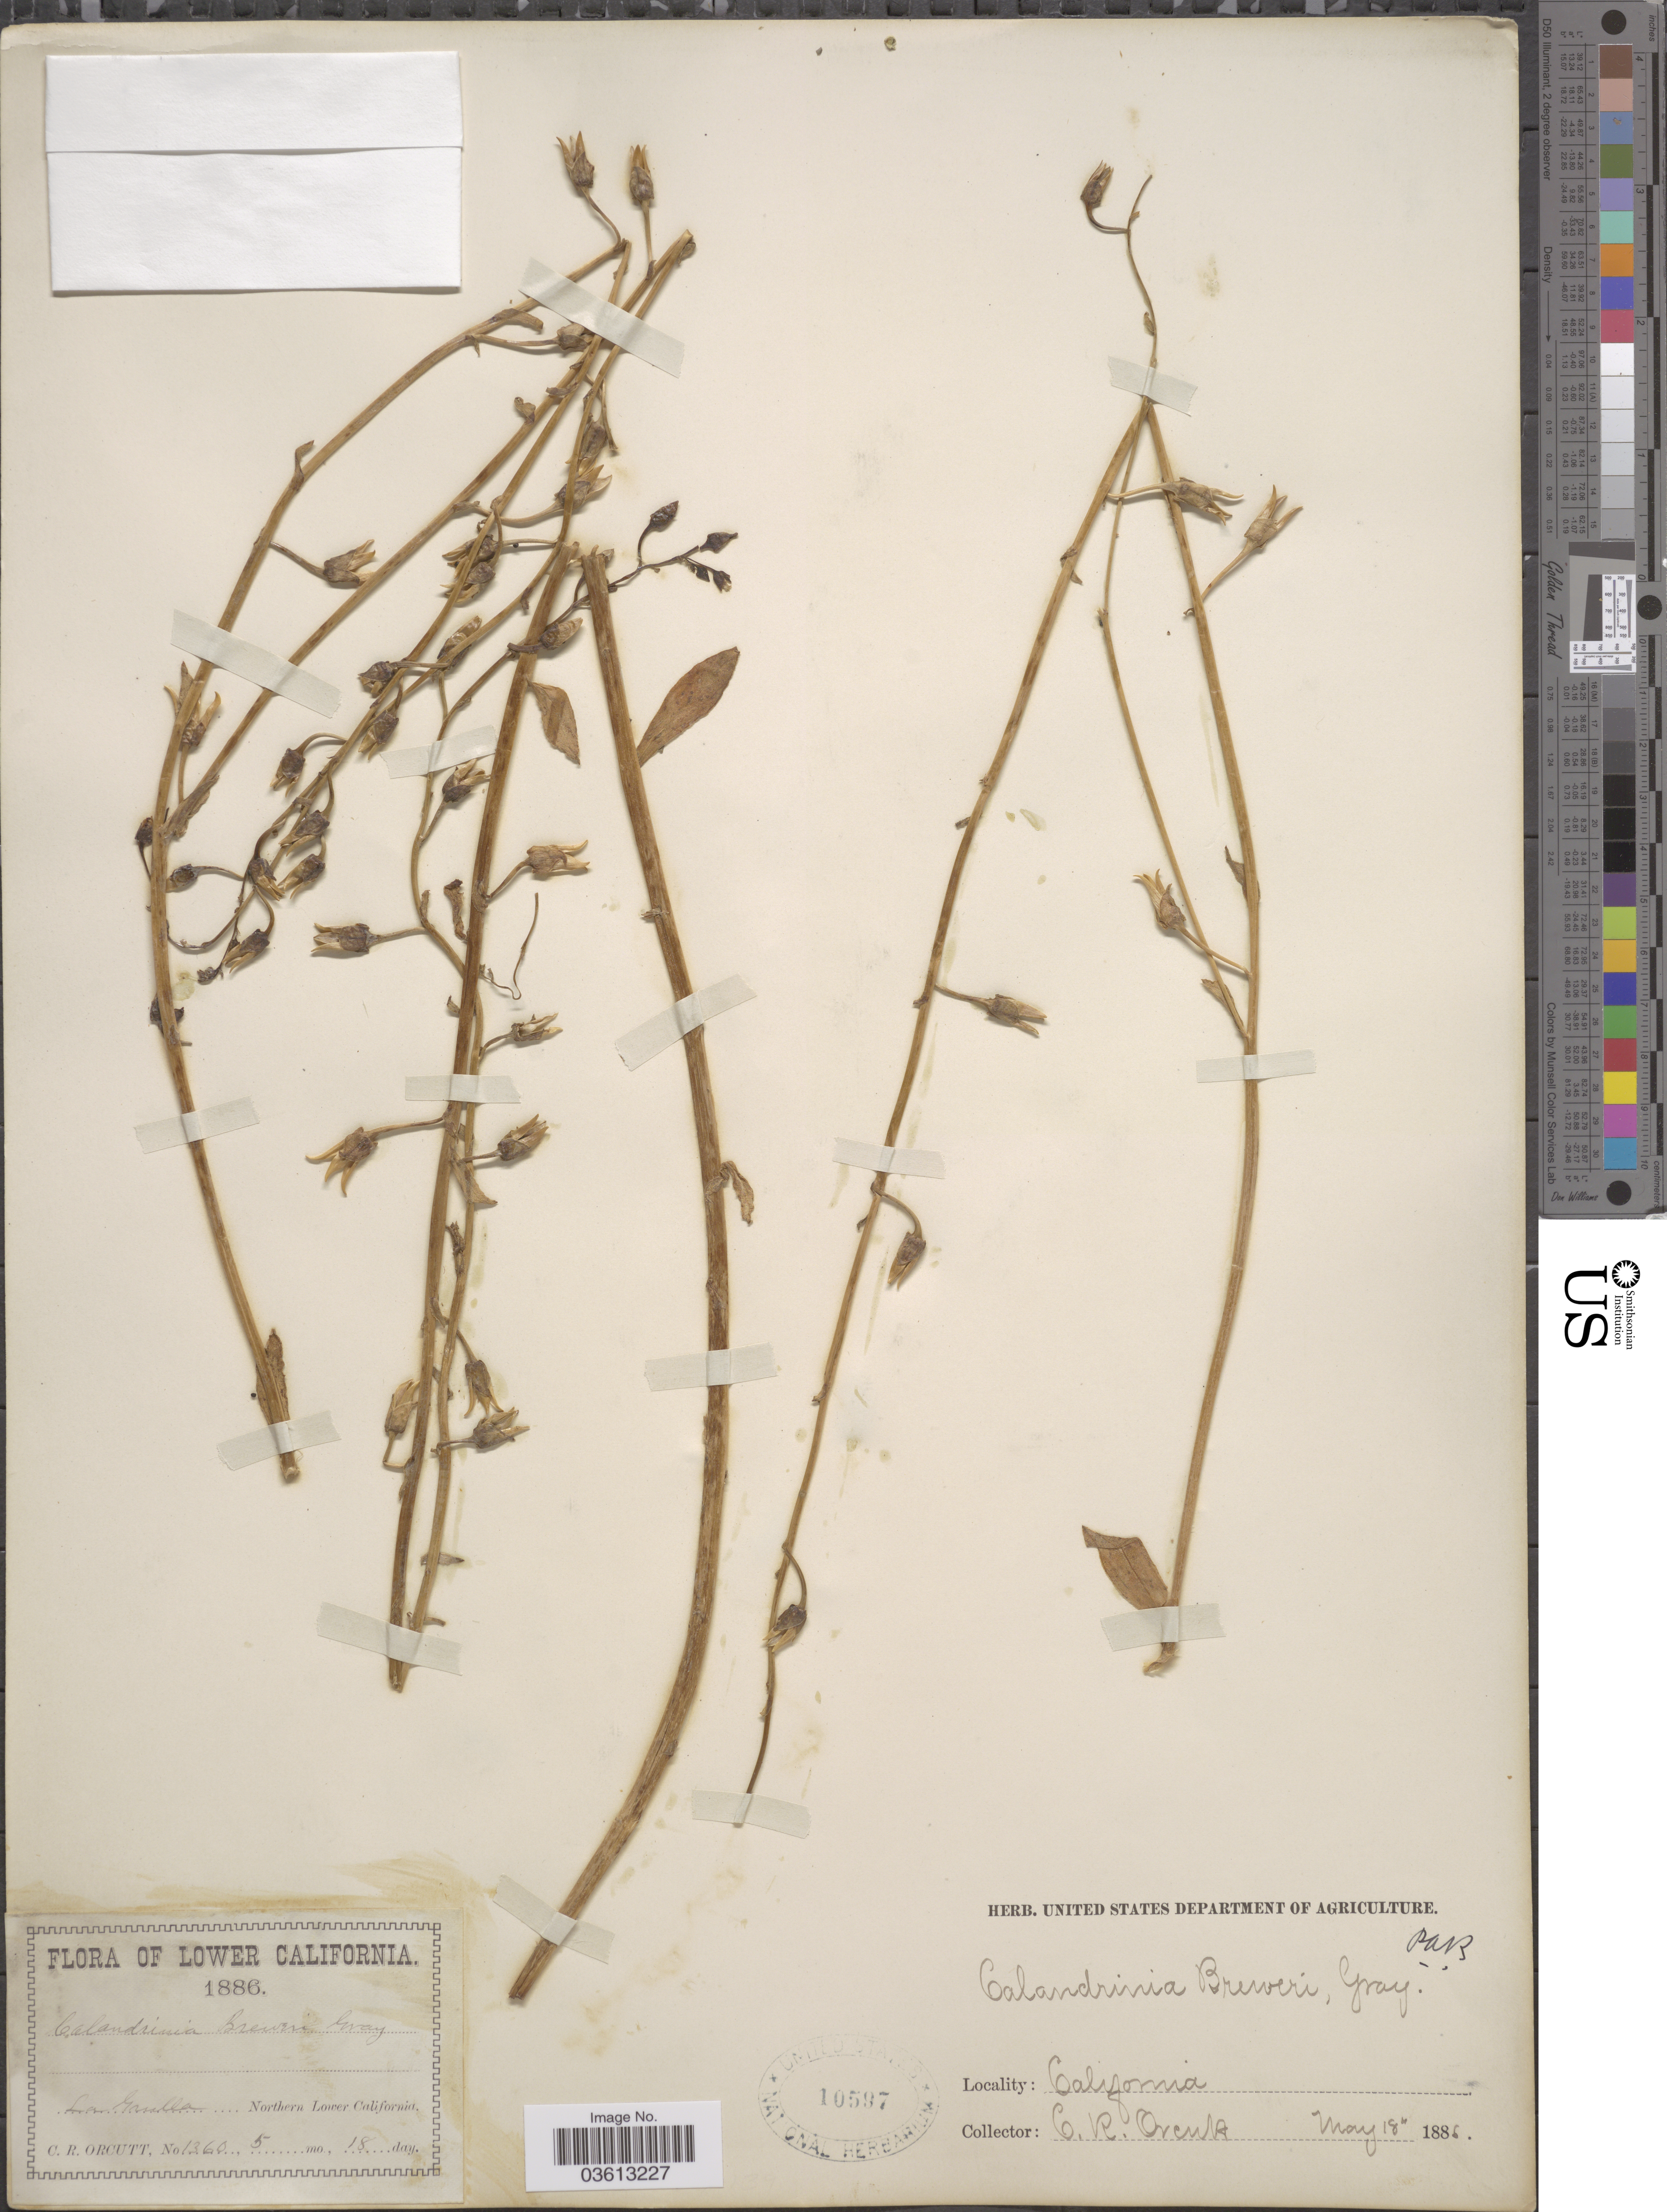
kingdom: Plantae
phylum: Tracheophyta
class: Magnoliopsida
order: Caryophyllales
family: Montiaceae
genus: Calandrinia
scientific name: Calandrinia breweri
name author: S. Watson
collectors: C. R. Orcutt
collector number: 1360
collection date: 1886-05-18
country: Mexico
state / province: Baja California Norte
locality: La Grulla, Northern Lower California.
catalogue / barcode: US 10597